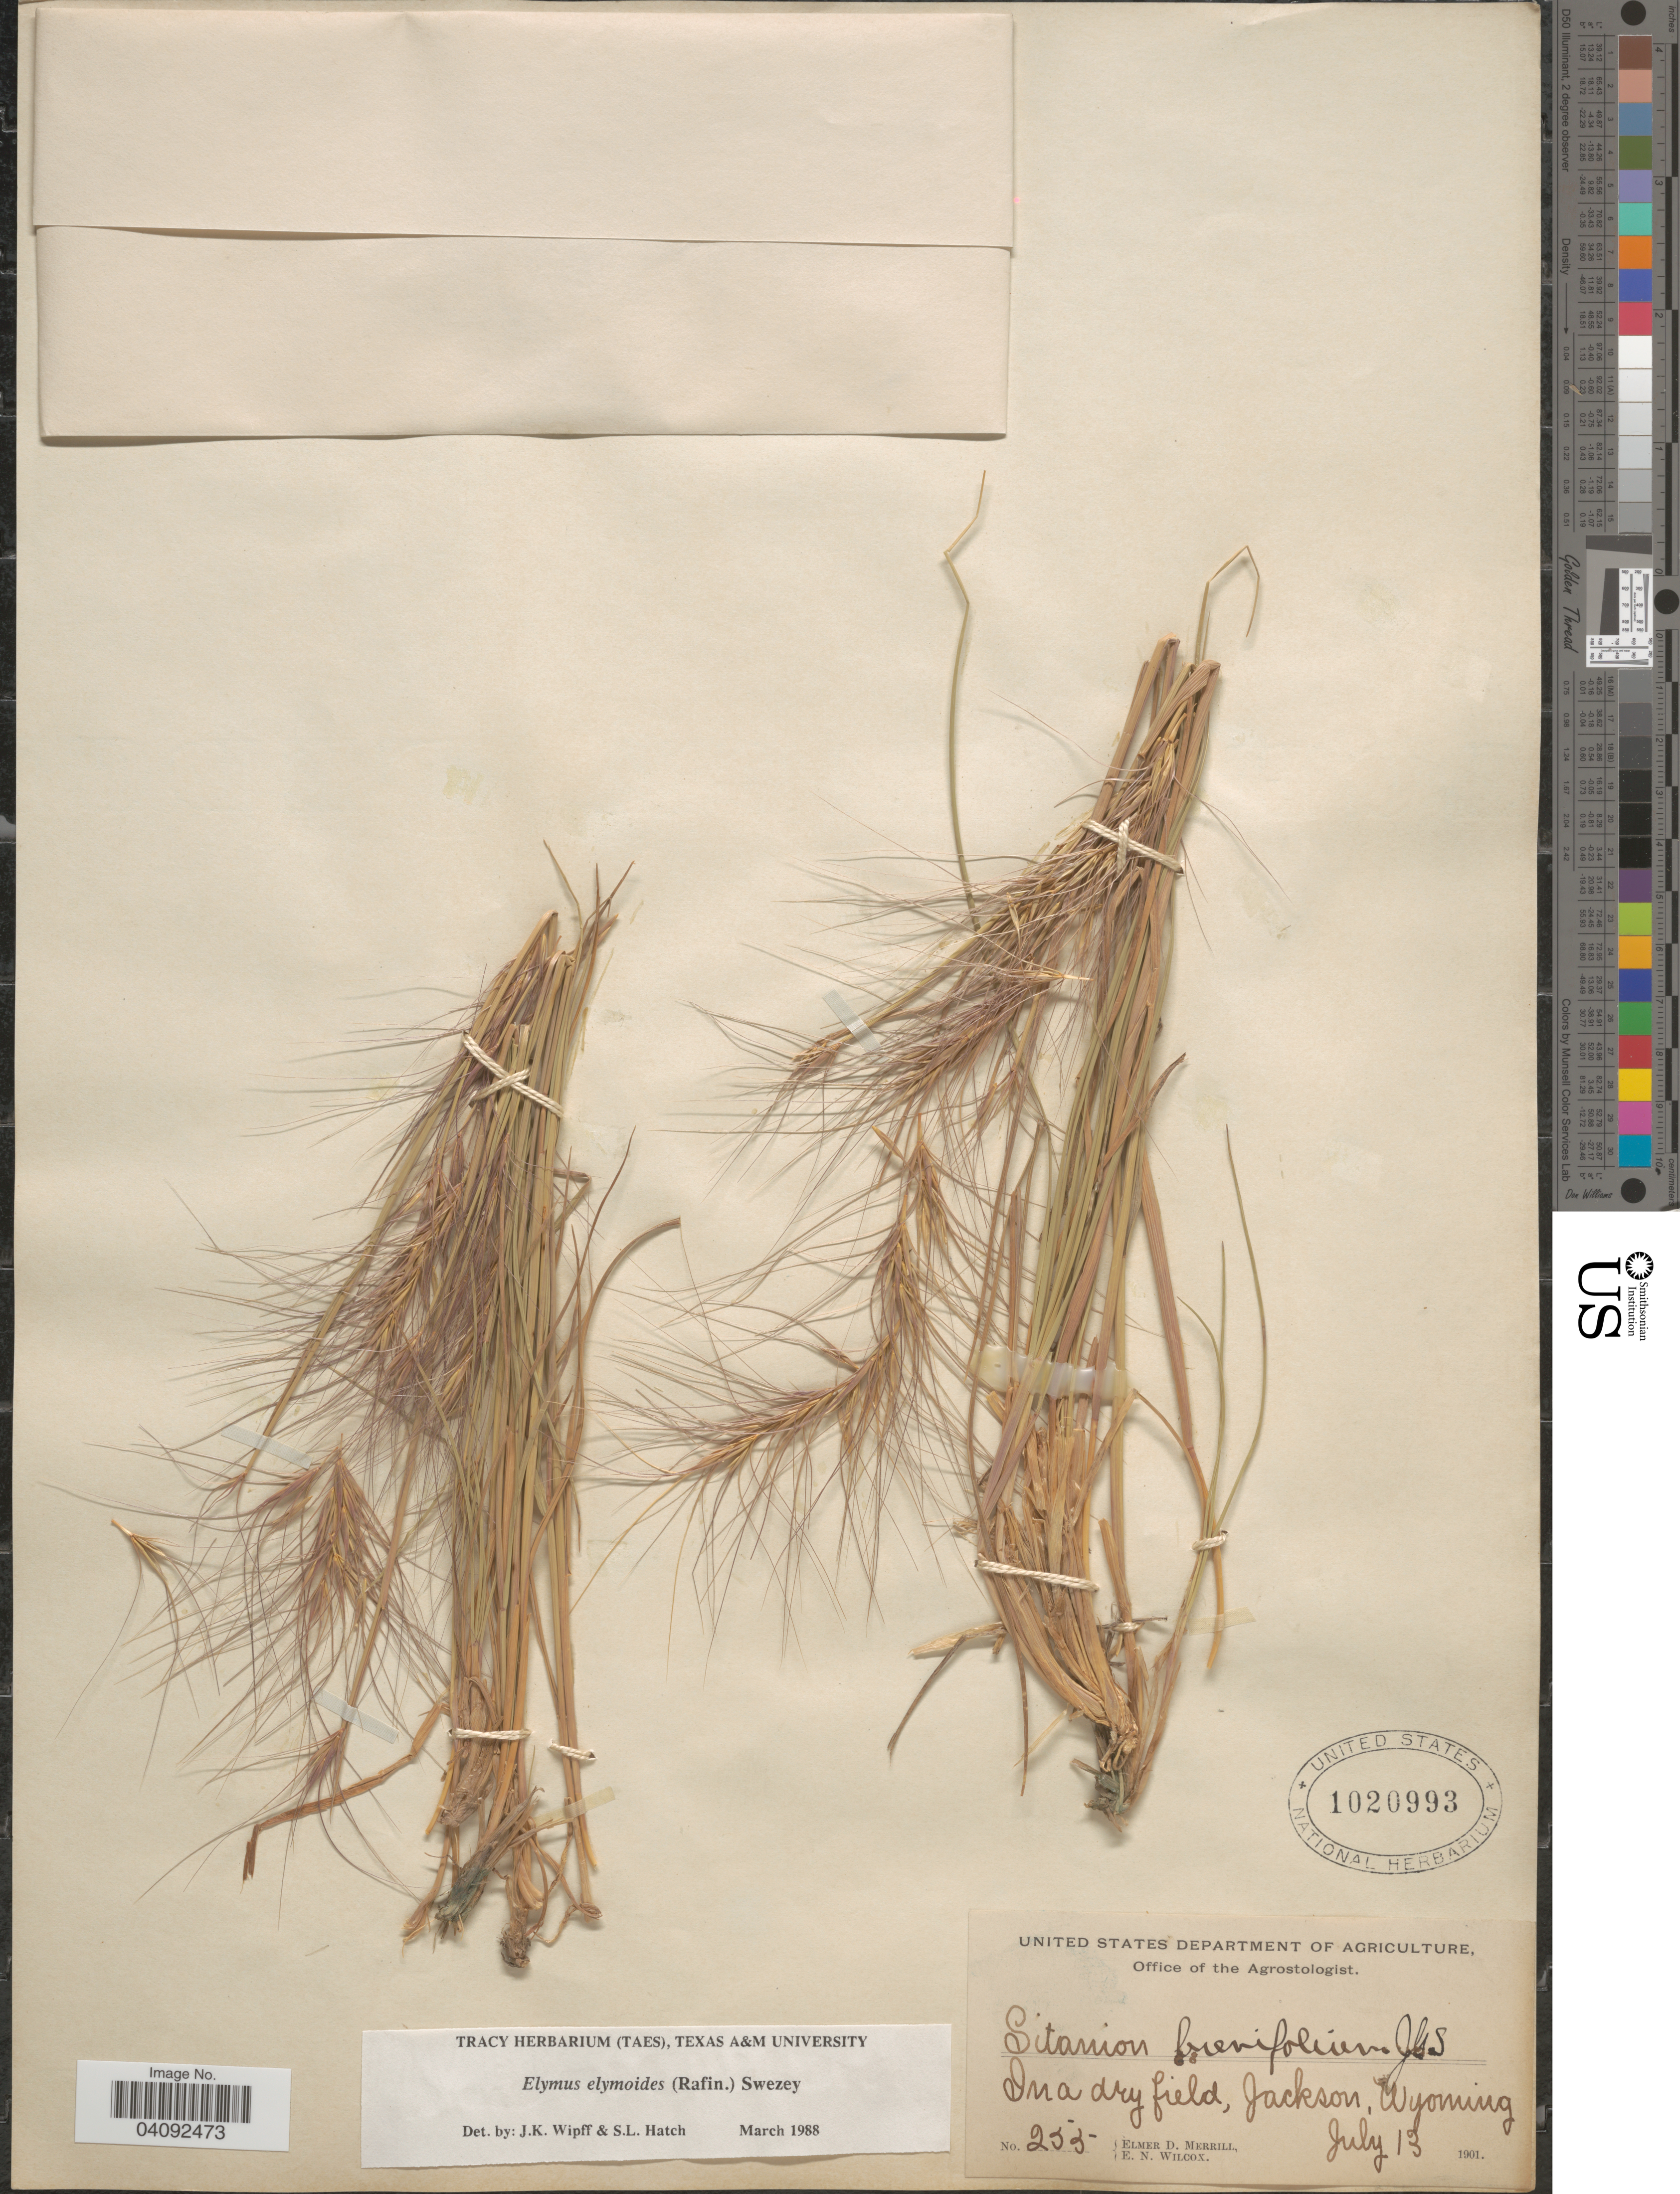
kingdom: Plantae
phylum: Tracheophyta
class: Liliopsida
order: Poales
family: Poaceae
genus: Elymus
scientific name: Elymus elymoides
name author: (Raf.) Swezey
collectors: E. D. Merrill & E. Wilcox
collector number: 255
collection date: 1901-07-13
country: United States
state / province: Wyoming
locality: Ina dry field, Jackson.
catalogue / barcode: US 1020993